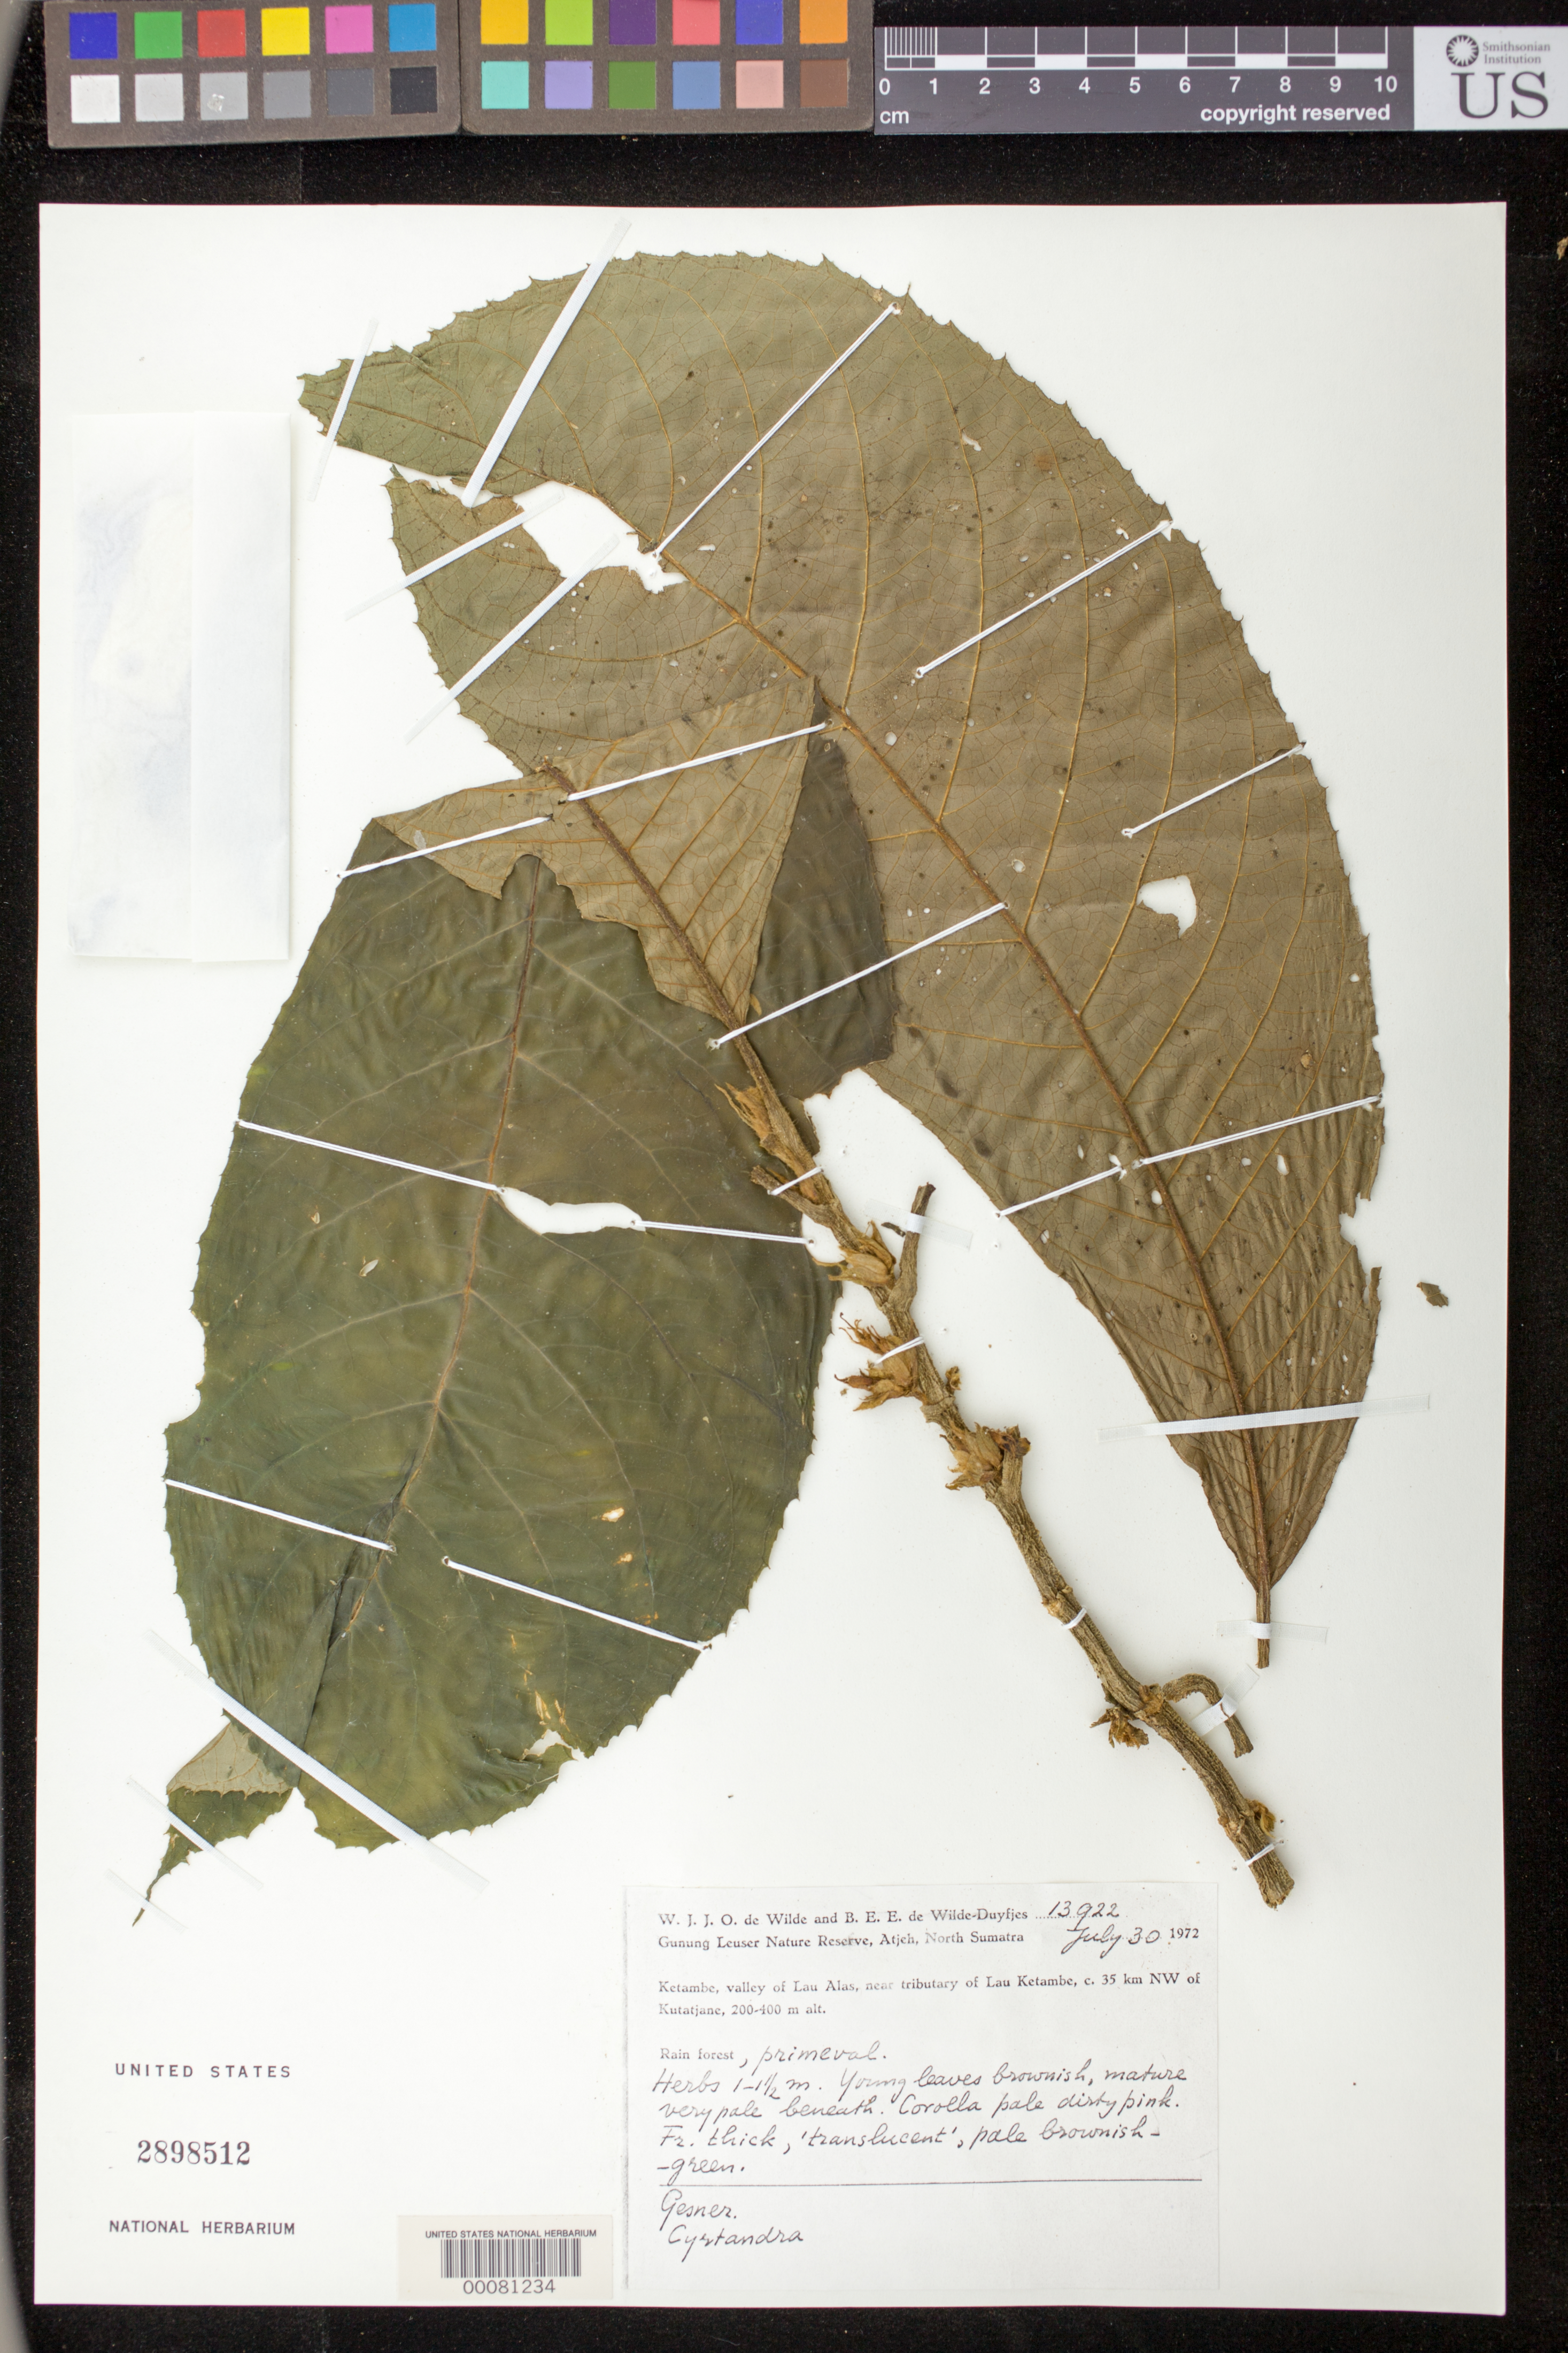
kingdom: Plantae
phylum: Tracheophyta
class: Magnoliopsida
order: Lamiales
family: Gesneriaceae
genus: Cyrtandra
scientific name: Cyrtandra sp.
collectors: W. J. de Wilde & B. E. de Wilde-Duyfjes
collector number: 13922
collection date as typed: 30 Jul 1972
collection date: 1972-07-30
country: Indonesia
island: Sumatra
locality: North sumatra prov., Ketambe, valley of lau alas, near tributary of lau ketambe, about 35 km nw of kutajane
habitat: Rain forest, primeval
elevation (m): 200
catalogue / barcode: US 2898512